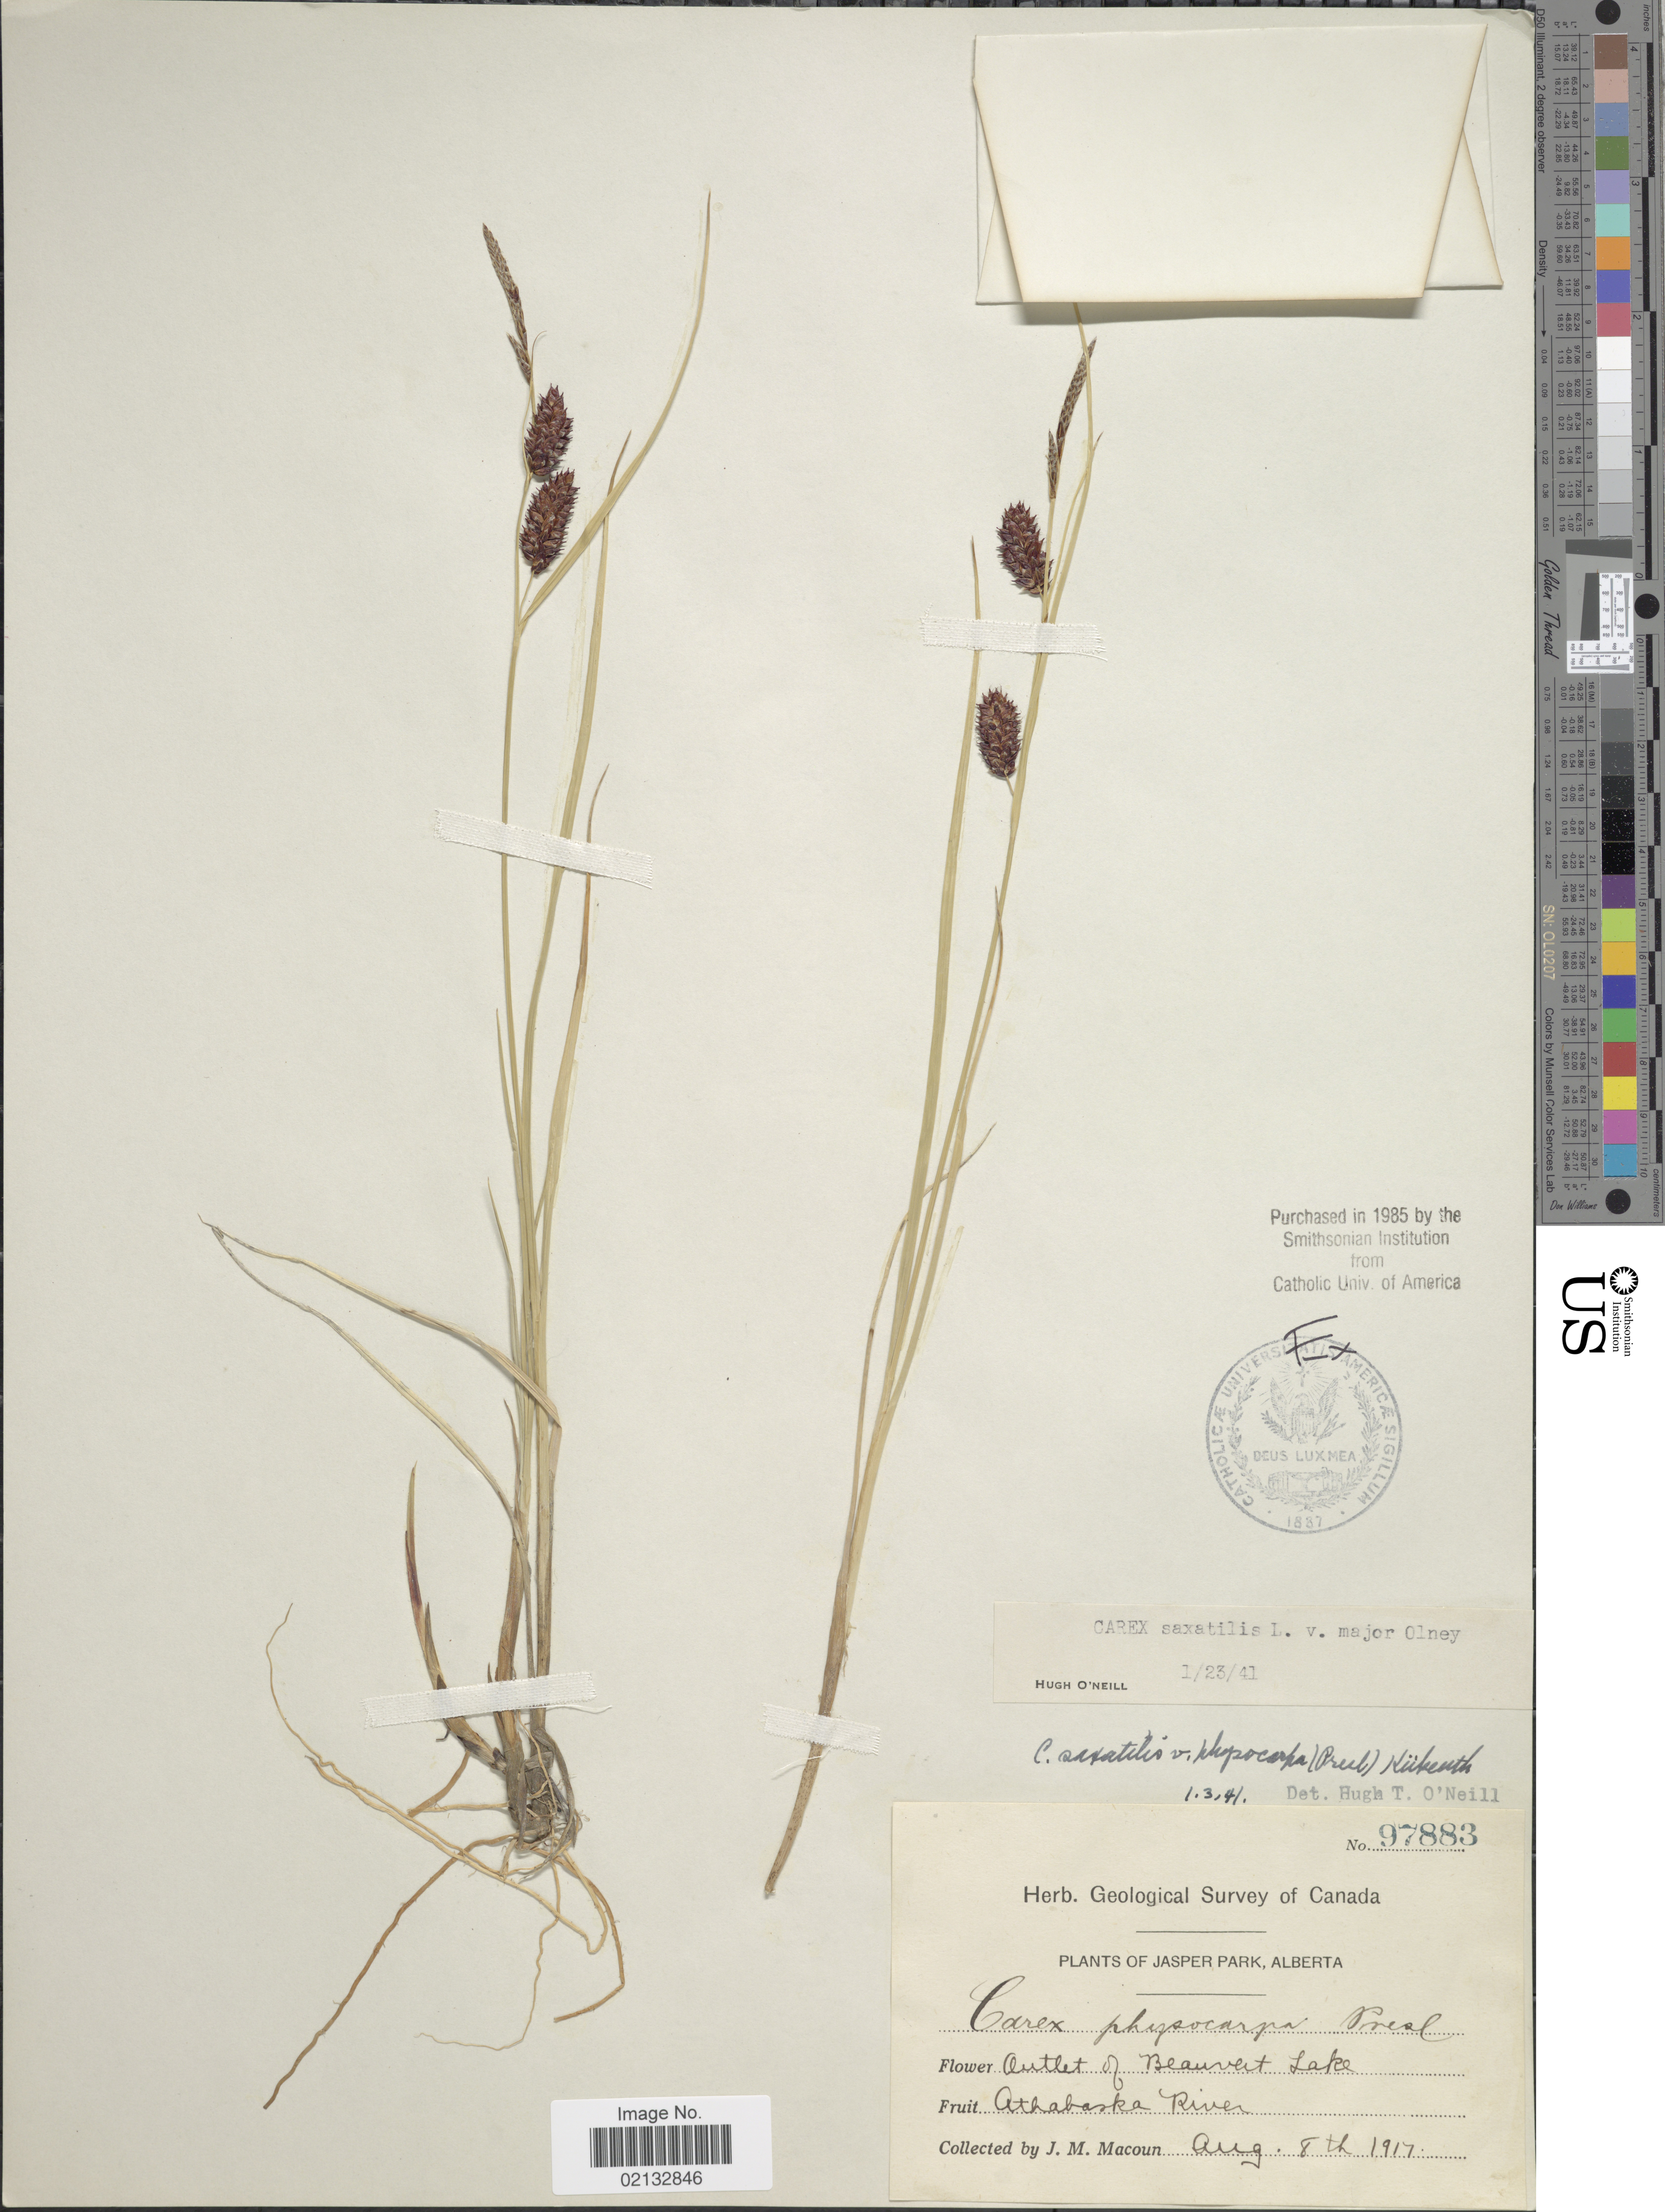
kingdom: Plantae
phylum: Tracheophyta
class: Liliopsida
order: Poales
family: Cyperaceae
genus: Carex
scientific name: Carex saxatilis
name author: L.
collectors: J. M. Macoun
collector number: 97883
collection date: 1917-08-08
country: Canada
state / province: Alberta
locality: Jasper Park. Outlet of Beauvert Lake. Athabaska River